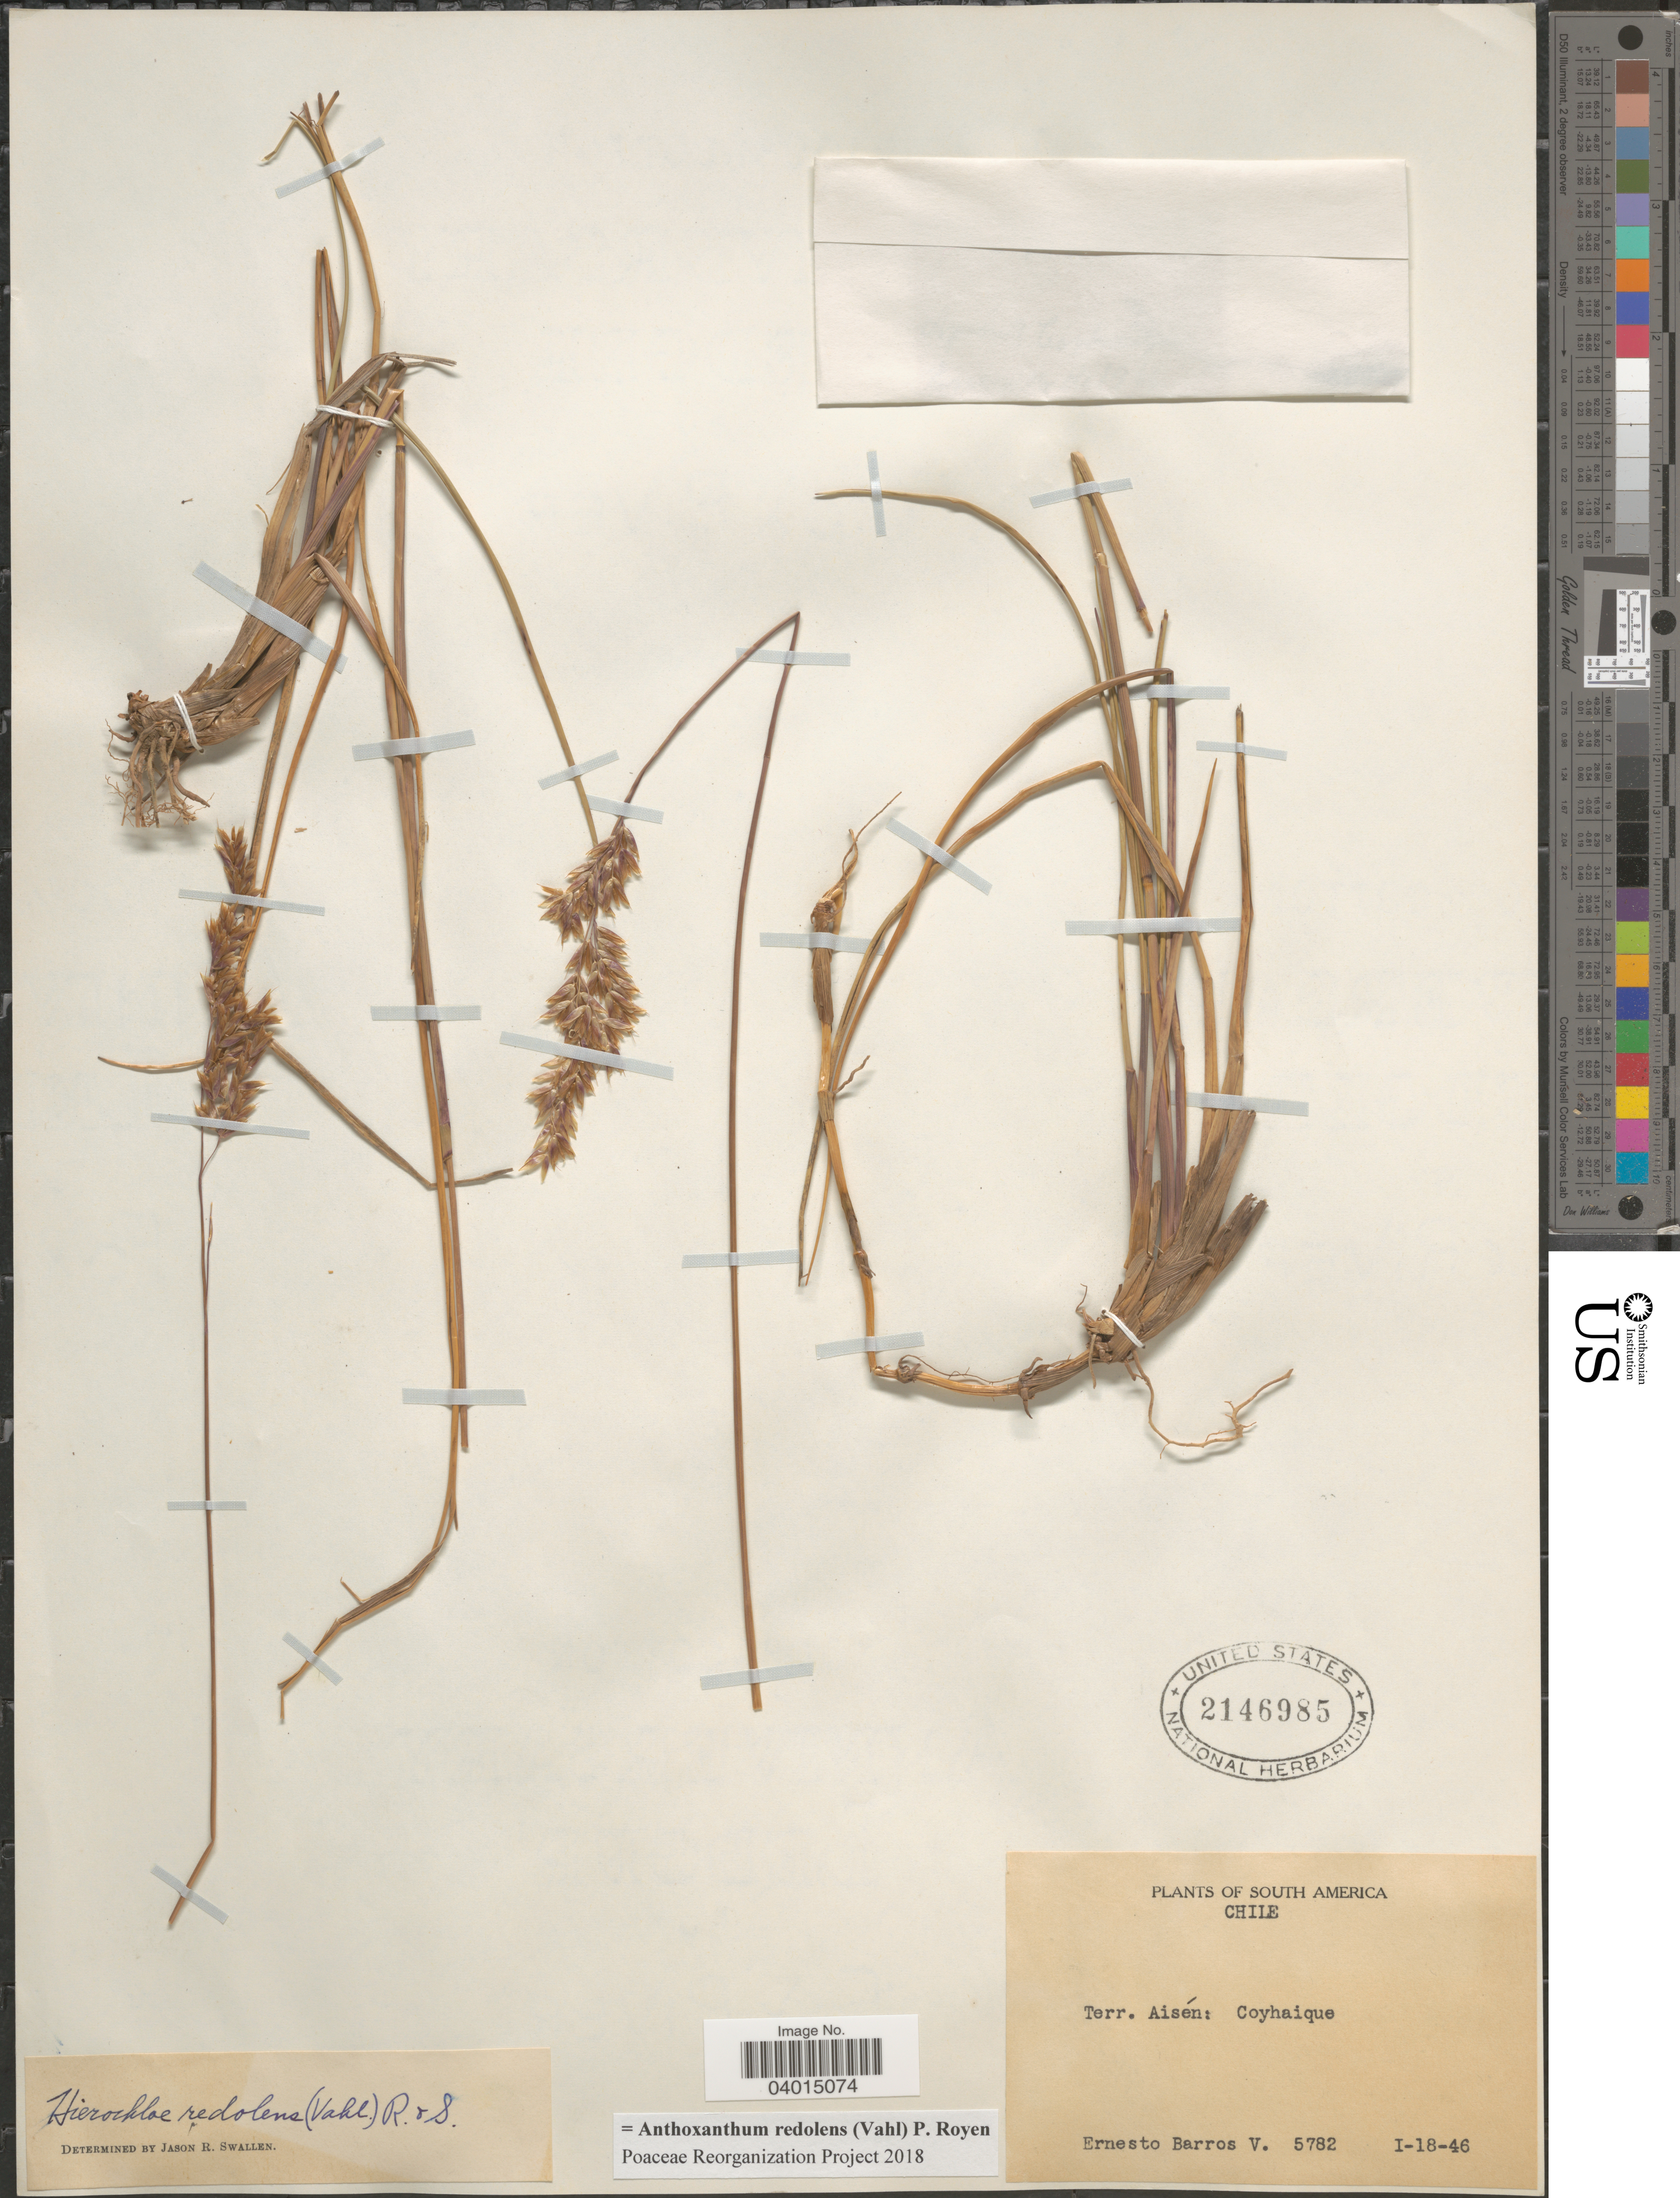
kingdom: Plantae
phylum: Tracheophyta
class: Liliopsida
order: Poales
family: Poaceae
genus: Anthoxanthum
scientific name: Anthoxanthum redolens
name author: (Vahl) P. Royen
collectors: E. Barros V.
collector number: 5782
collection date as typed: Transcribed d/m/y: 18/1/46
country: Chile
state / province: Aisén (XI)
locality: Terr. Aisén: Coyhaique.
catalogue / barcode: US 2146985